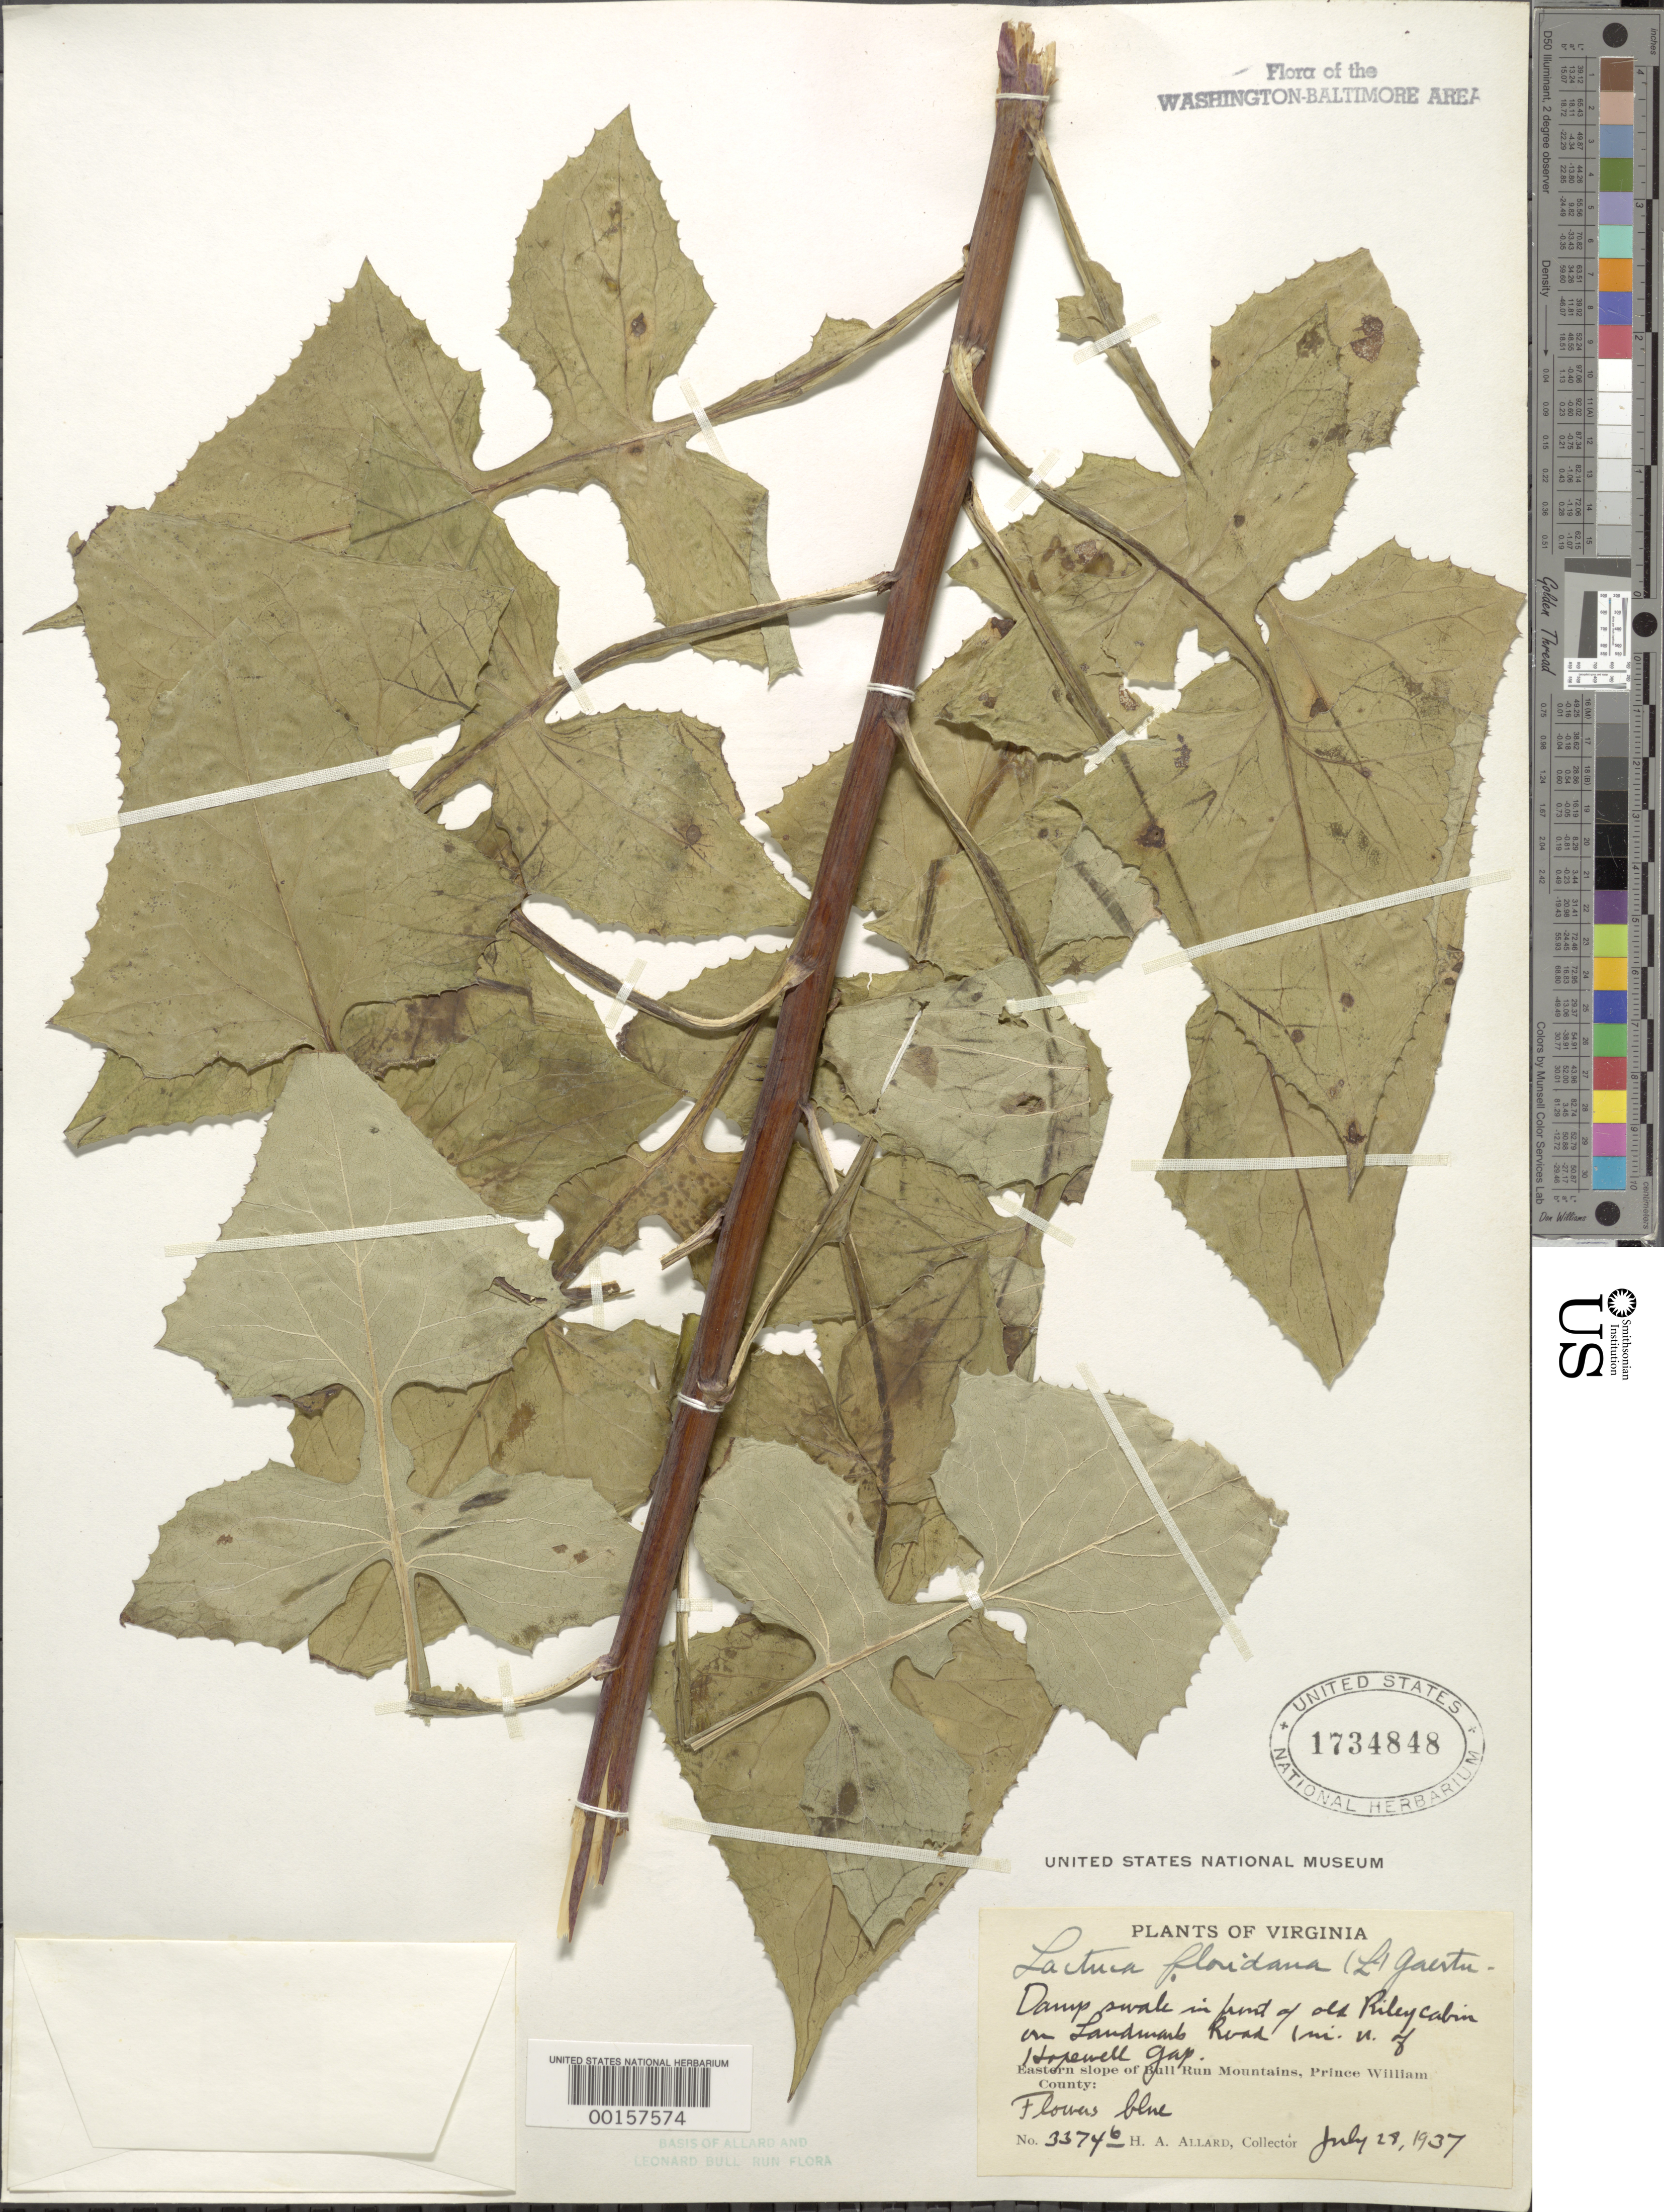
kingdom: Plantae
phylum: Tracheophyta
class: Magnoliopsida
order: Asterales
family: Asteraceae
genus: Lactuca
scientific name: Lactuca floridana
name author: (L.) Gaertn.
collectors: H. A. Allard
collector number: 3374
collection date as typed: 28 Jul 1937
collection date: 1937-07-28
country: United States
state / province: Virginia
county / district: Prince William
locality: North of Hopewell Gap Old Riley Cabin on Landmark Road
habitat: Damp swale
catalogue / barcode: US 1734848